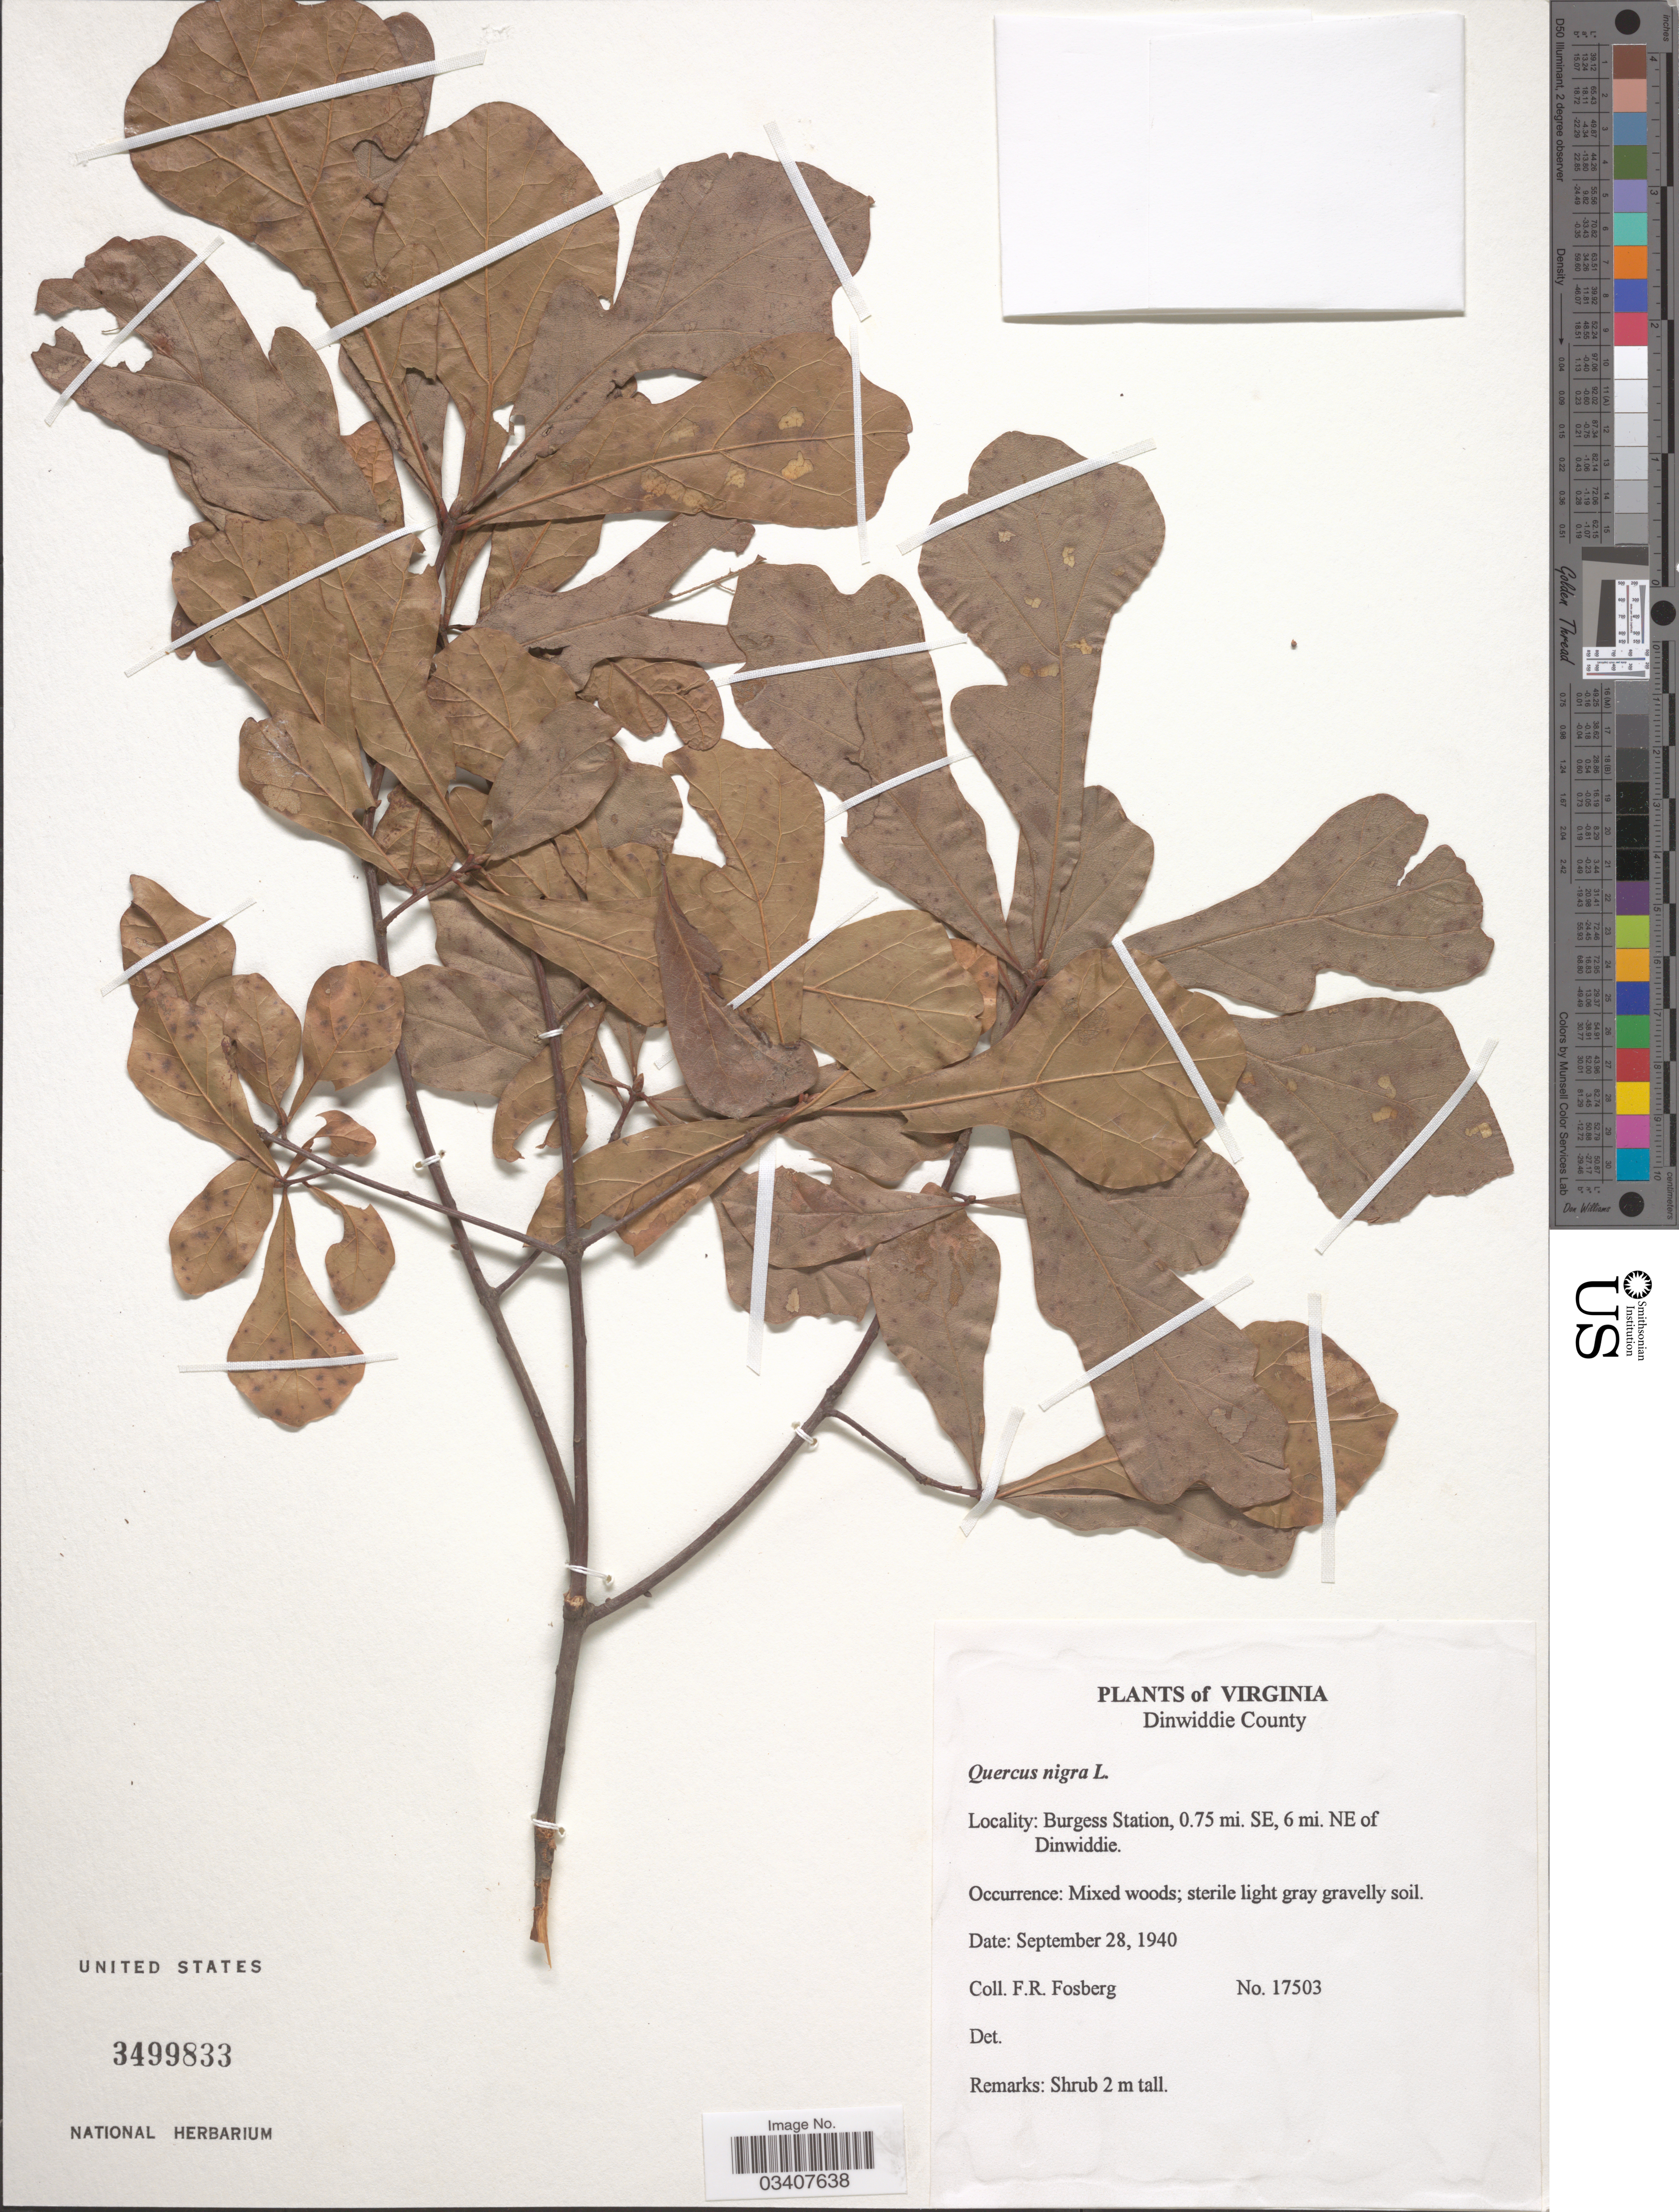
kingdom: Plantae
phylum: Tracheophyta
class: Magnoliopsida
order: Fagales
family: Fagaceae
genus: Quercus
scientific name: Quercus nigra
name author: L.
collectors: F. R. Fosberg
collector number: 17503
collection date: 1940-09-28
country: United States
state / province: Virginia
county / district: Dinwiddie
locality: Dinwiddie County. Burgess Station, 0.75 mi. SE, 6 mi. NE of Dinwiddie.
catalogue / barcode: US 3499833